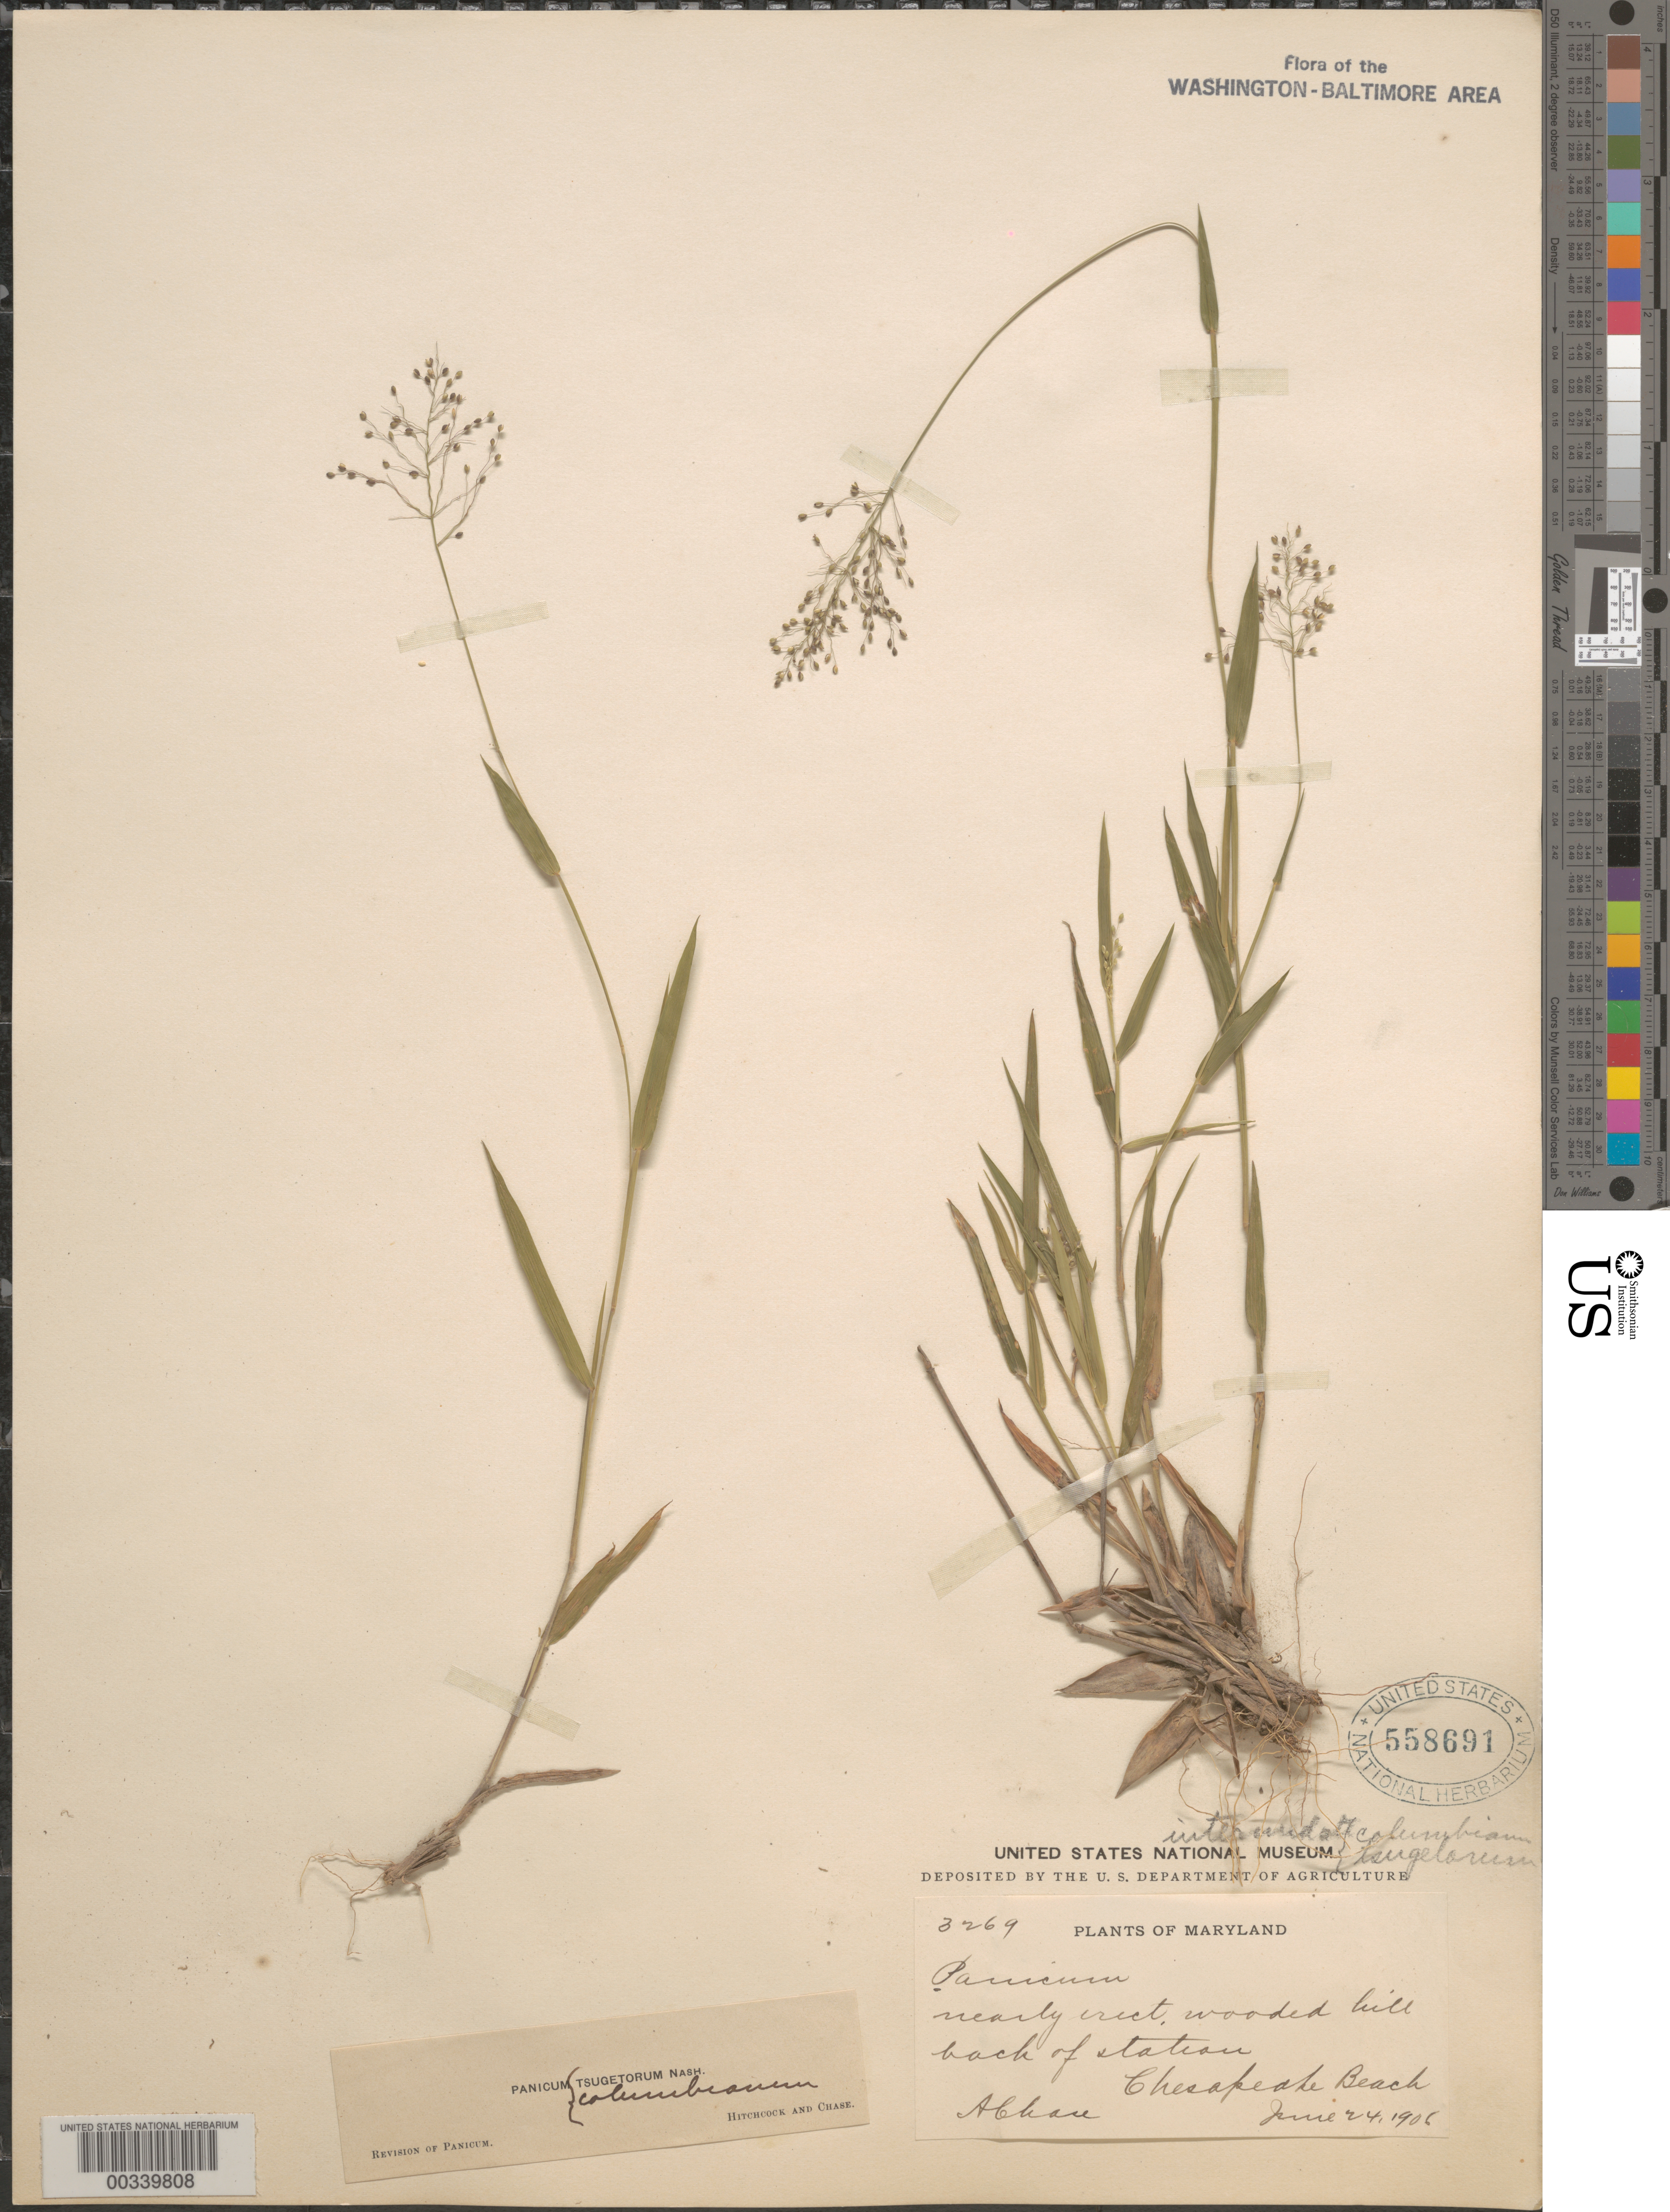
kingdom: Plantae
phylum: Tracheophyta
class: Liliopsida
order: Poales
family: Poaceae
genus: Dichanthelium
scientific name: Dichanthelium sabulorum var. patulum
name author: Nash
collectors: A. Chase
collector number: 3269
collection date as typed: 24 Jun 1906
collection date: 1906-06-24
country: United States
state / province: Maryland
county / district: Calvert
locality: Chesapeake Beach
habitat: Wooded hill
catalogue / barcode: US 558691